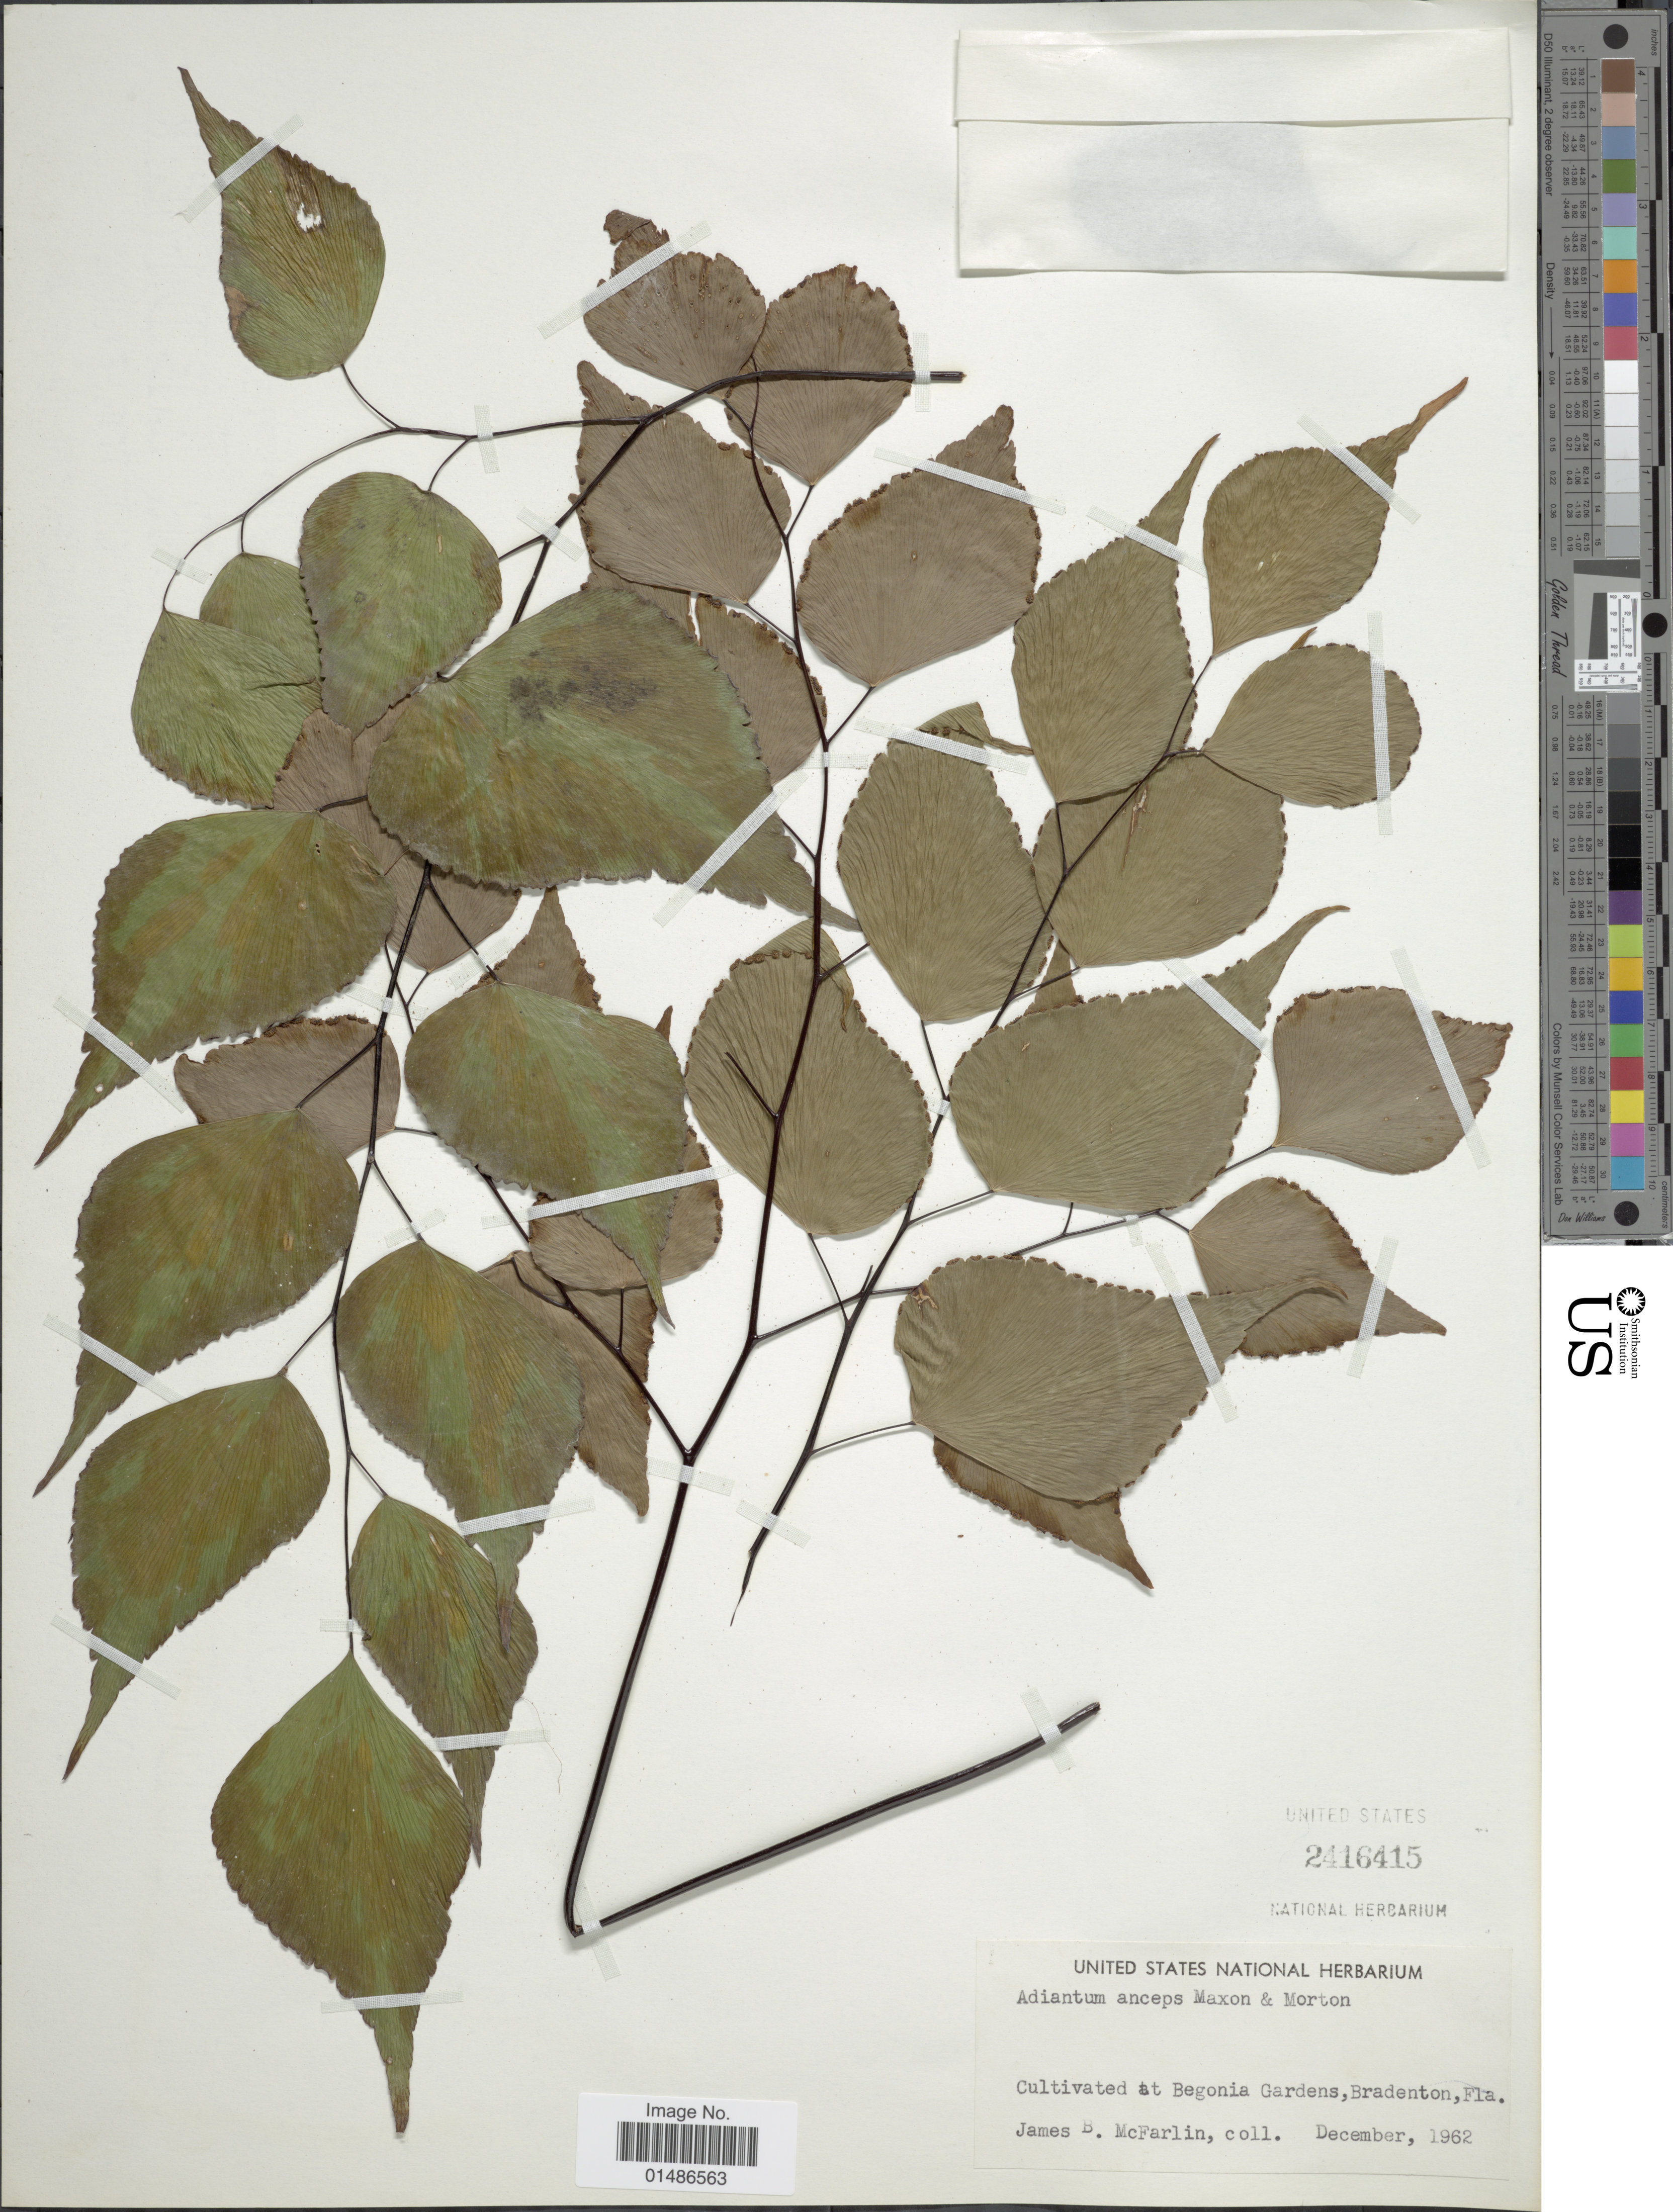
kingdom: Plantae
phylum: Tracheophyta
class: Polypodiopsida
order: Polypodiales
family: Pteridaceae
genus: Adiantum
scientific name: Adiantum anceps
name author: Maxon & C.V. Morton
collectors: J. McFarlin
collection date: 1962-12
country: United States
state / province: Florida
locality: Cultivated at Begonia Gardens, Bradenton.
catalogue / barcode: US 2416415